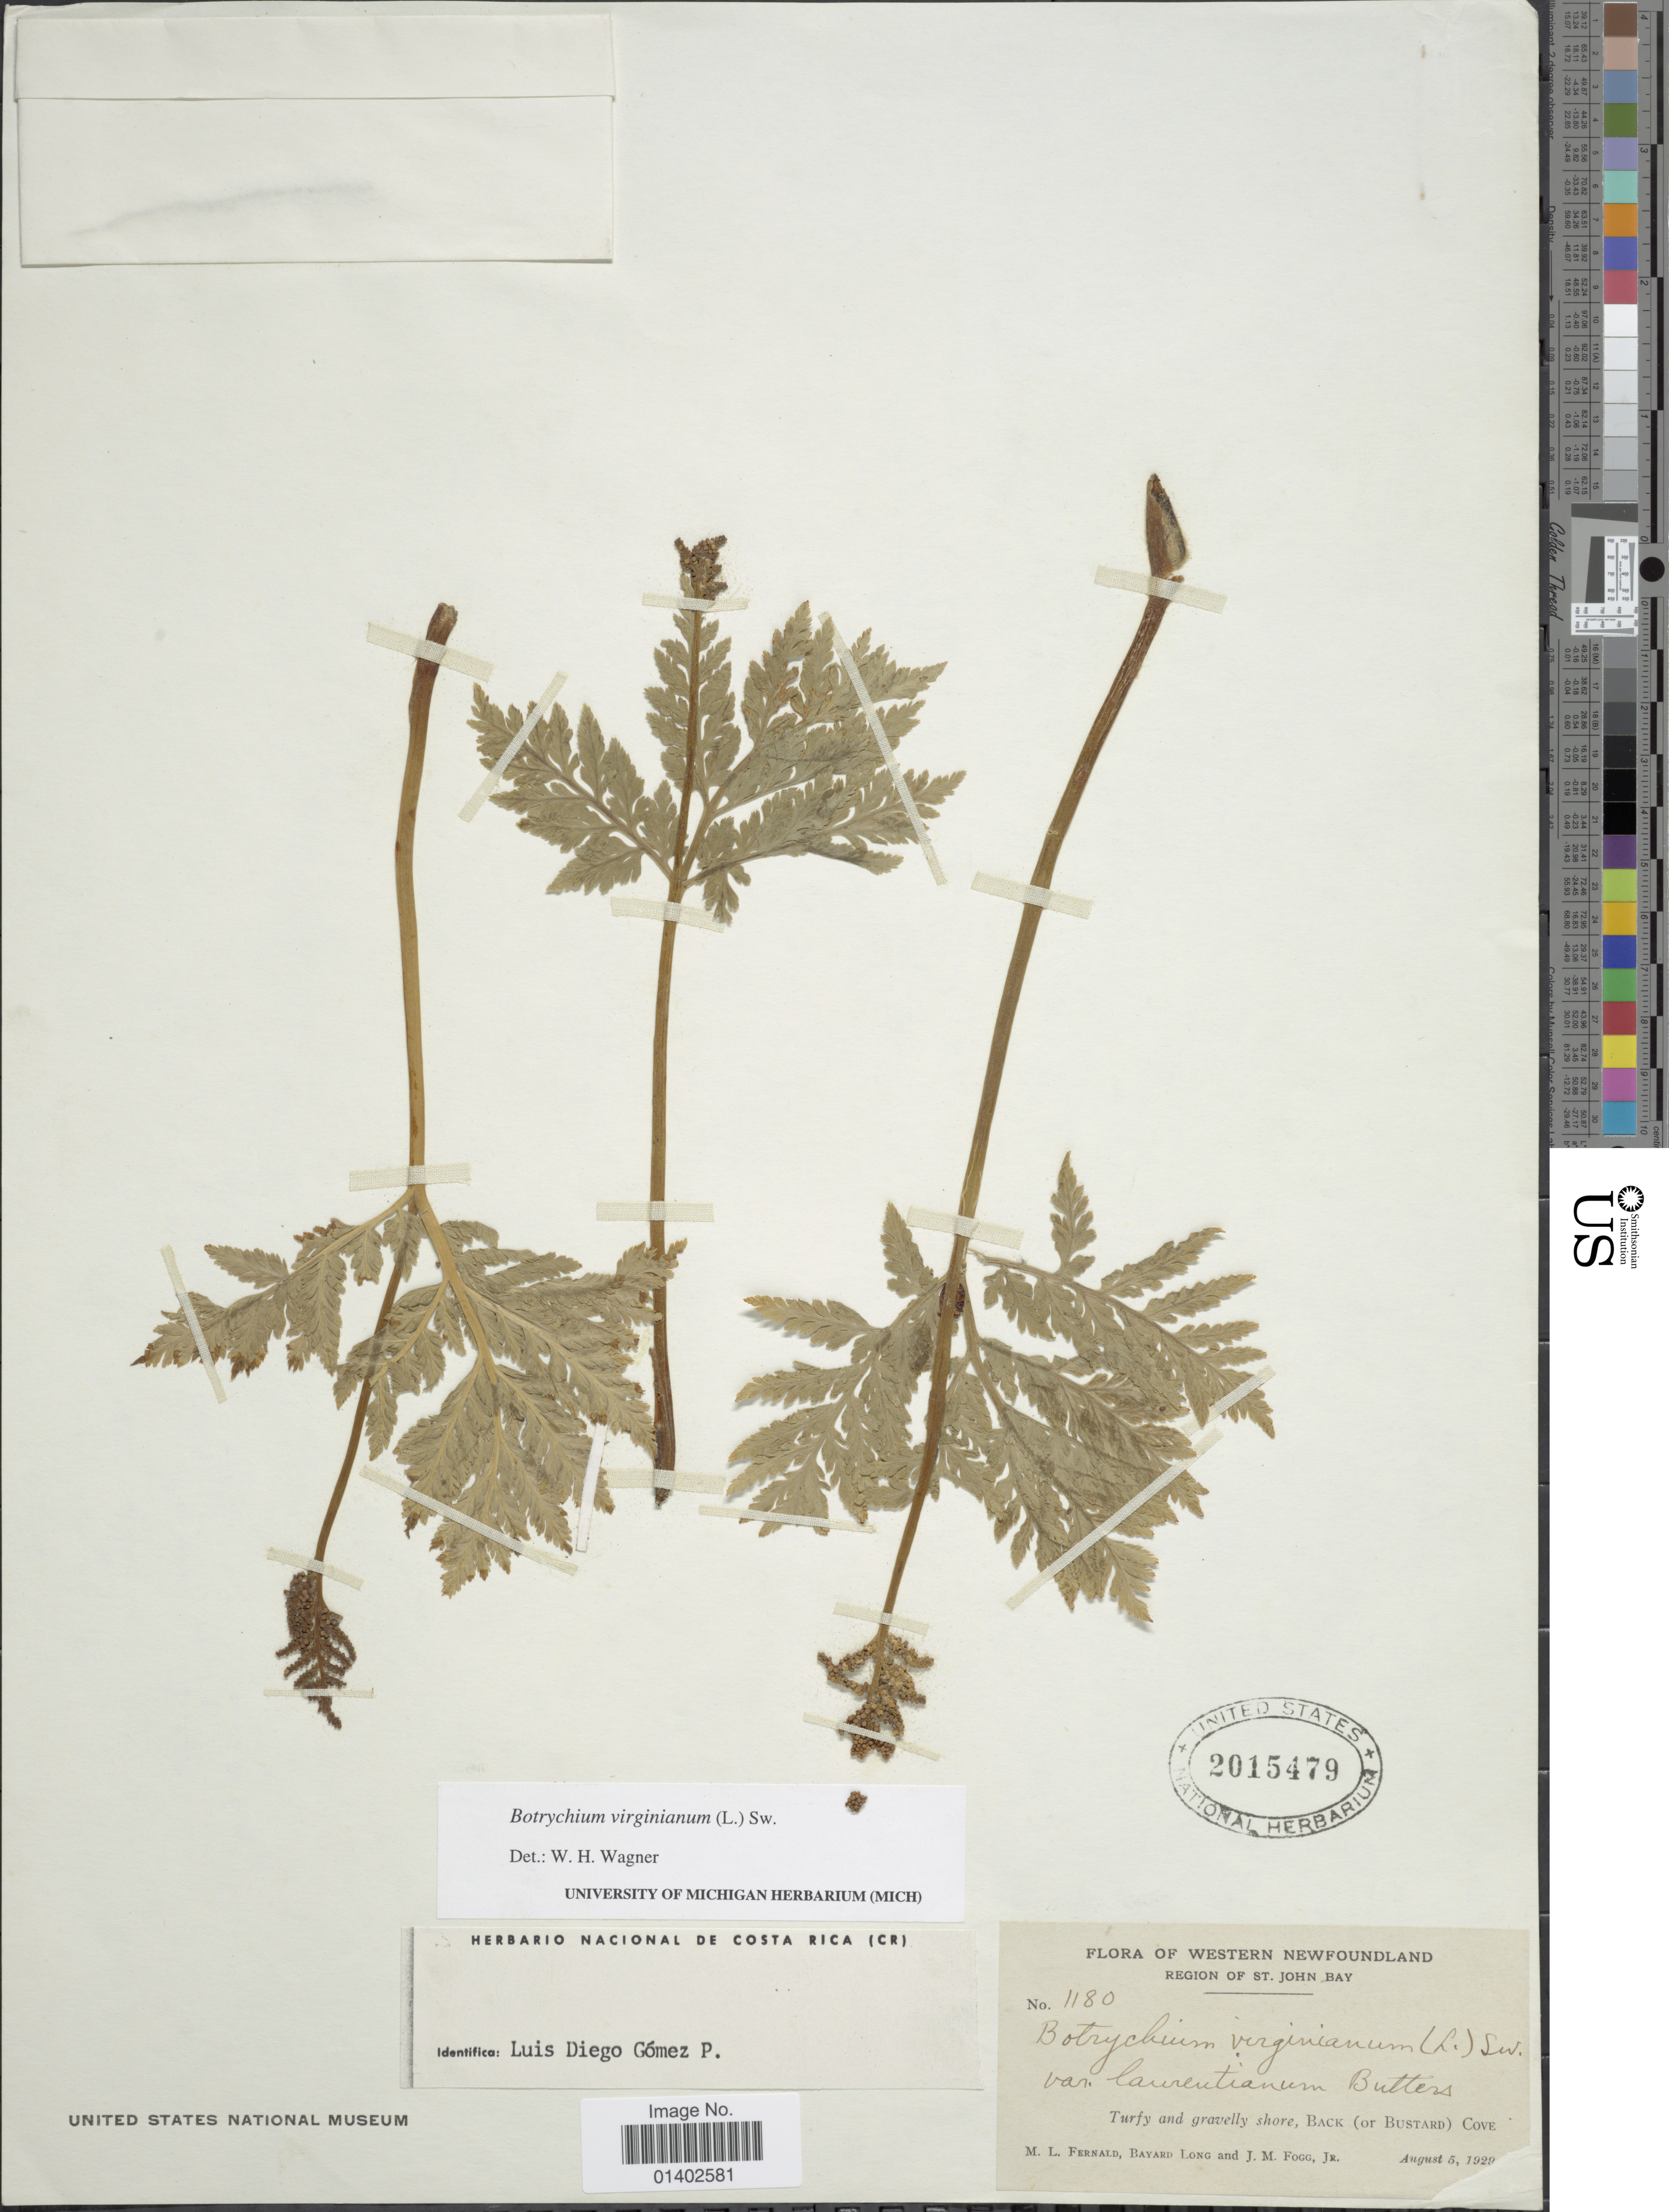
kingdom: Plantae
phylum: Tracheophyta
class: Polypodiopsida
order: Ophioglossales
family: Ophioglossaceae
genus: Botrychium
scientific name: Botrychium virginianum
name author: (L.) Sw.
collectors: M. L. Fernald, B. Long & J. Fogg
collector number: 1180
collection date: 1929-08-05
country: Canada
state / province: Newfoundland and Labrador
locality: Western Newfoundland, Region of St. John Bay, Turfy and gravelly shore, Back (or Bustard) Cove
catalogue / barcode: US 2015479